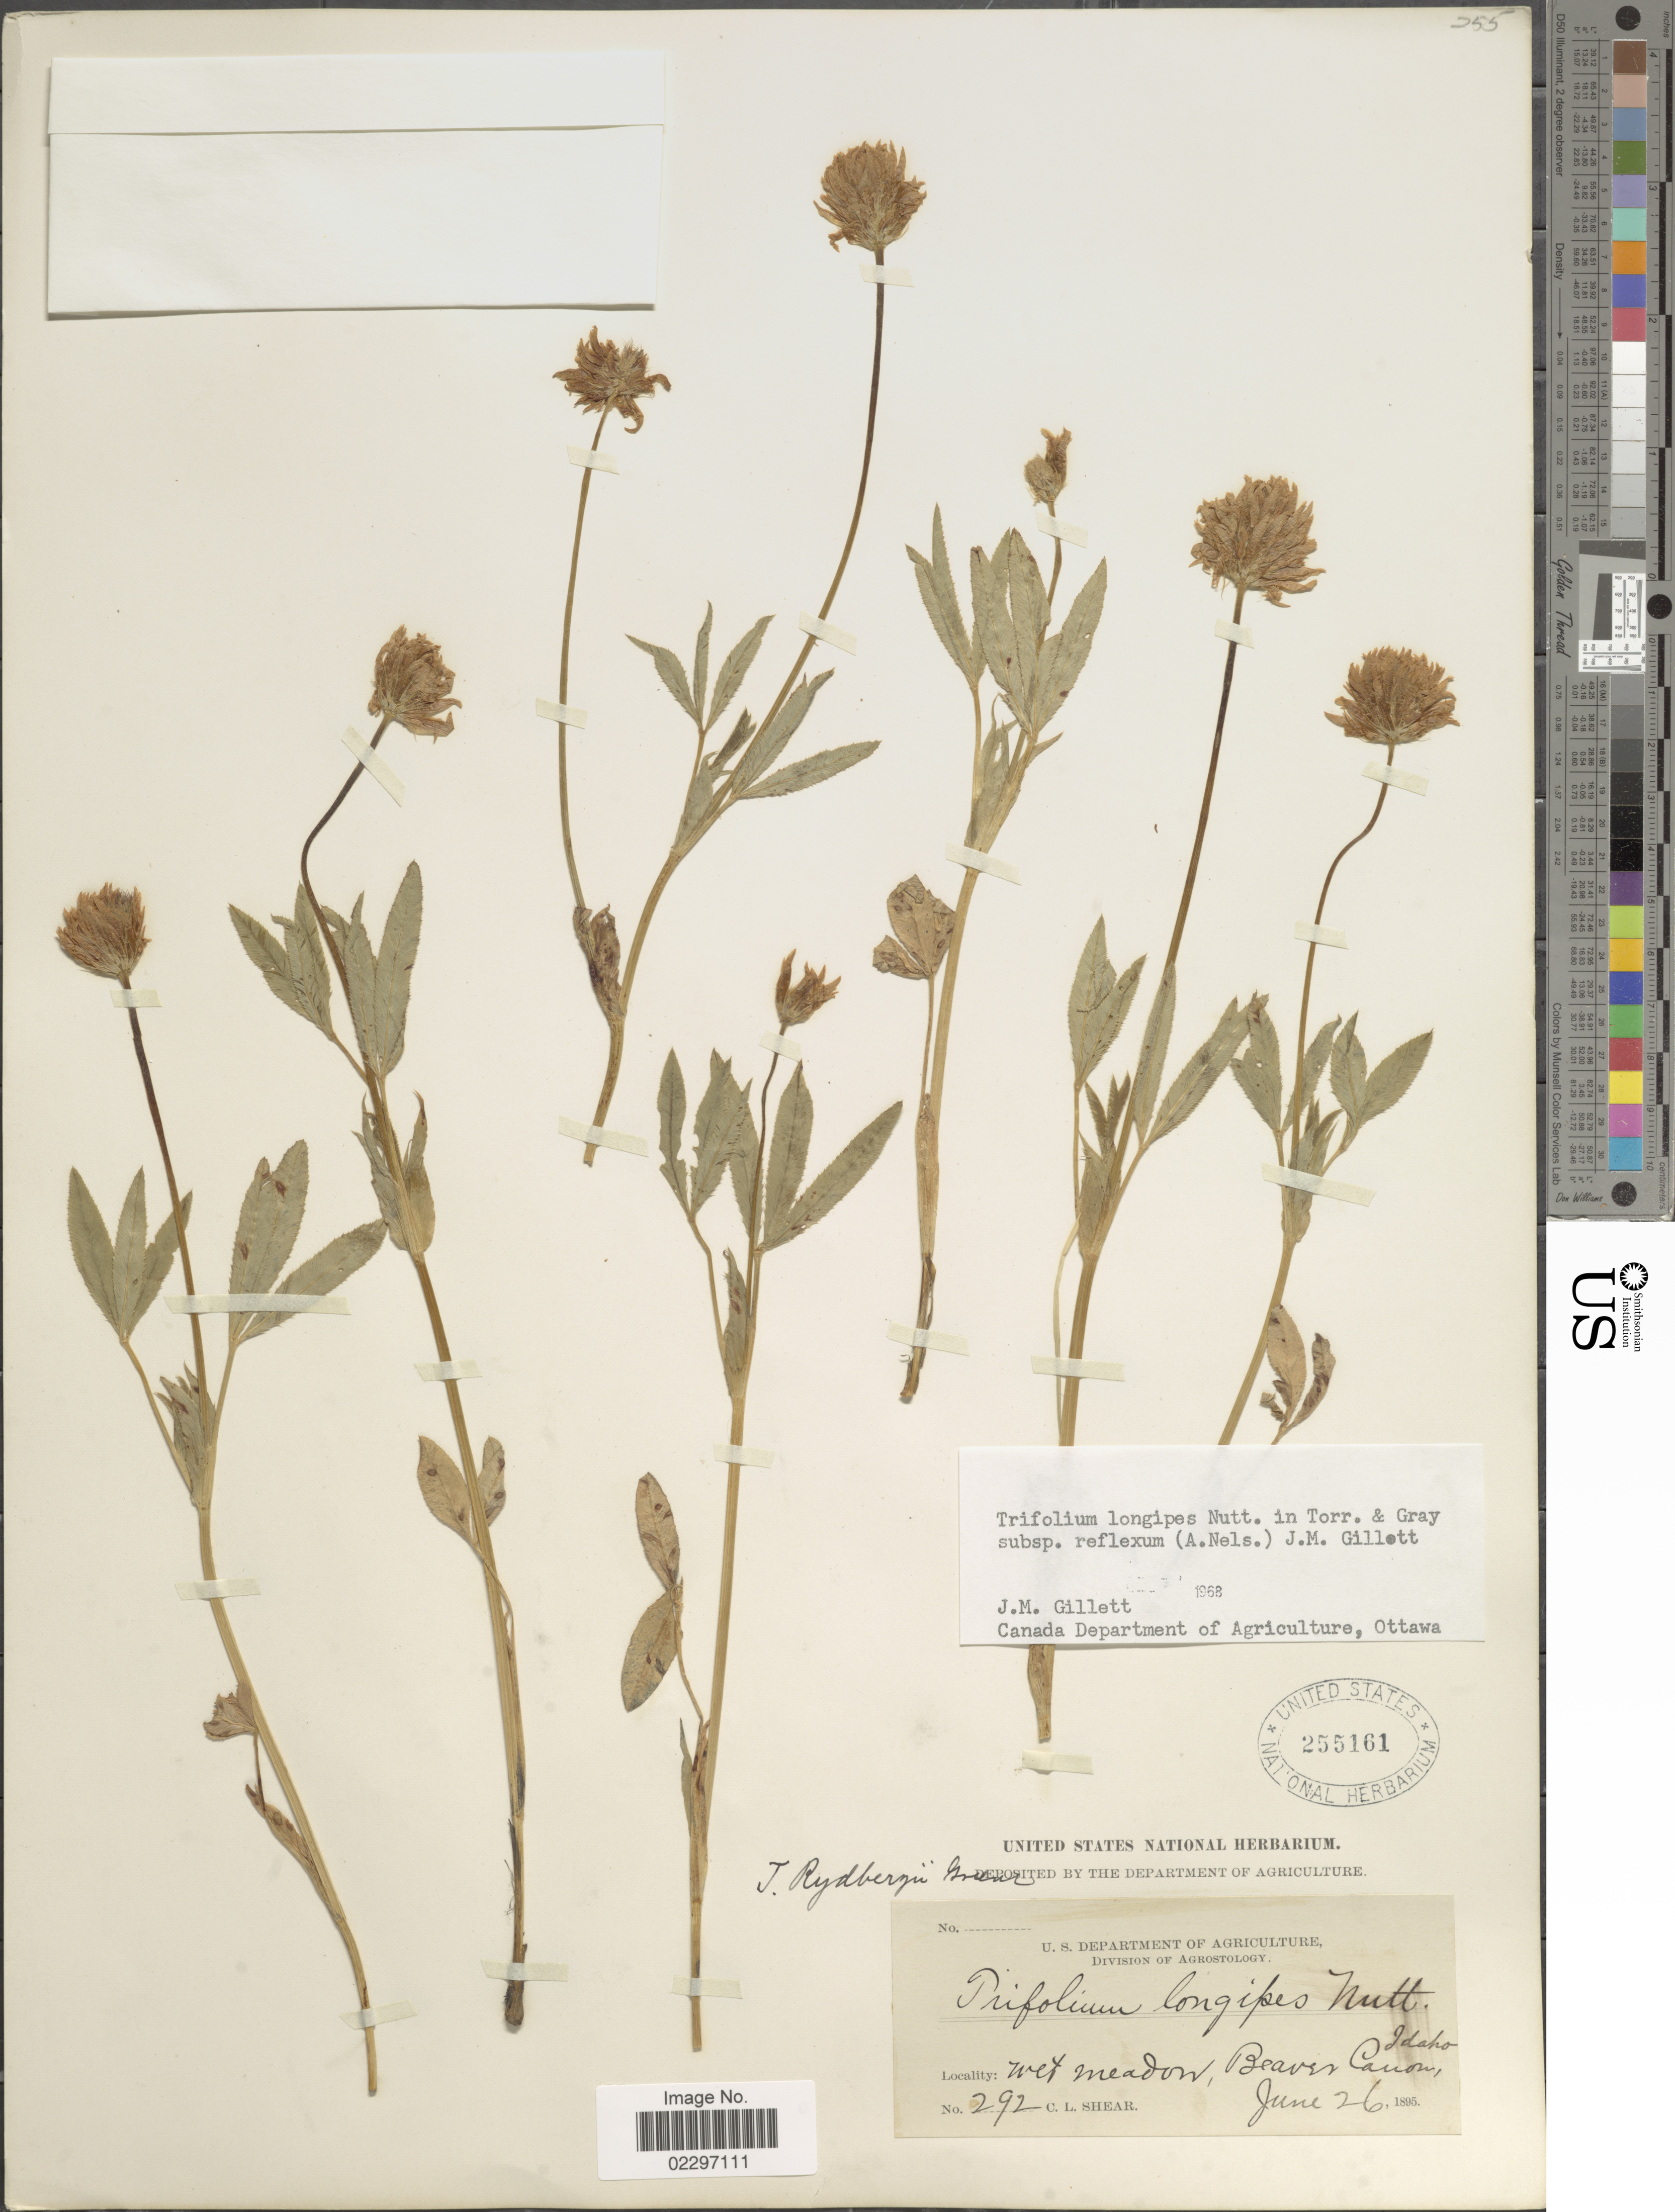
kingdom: Plantae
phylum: Tracheophyta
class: Magnoliopsida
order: Fabales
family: Fabaceae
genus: Trifolium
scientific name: Trifolium longipes subsp. reflexum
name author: (A. Nelson) J.M. Gillet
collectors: C. L. Shear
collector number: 292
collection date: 1895-06-26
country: United States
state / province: Idaho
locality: Wet meadow, Beaver Canon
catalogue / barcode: US 255161